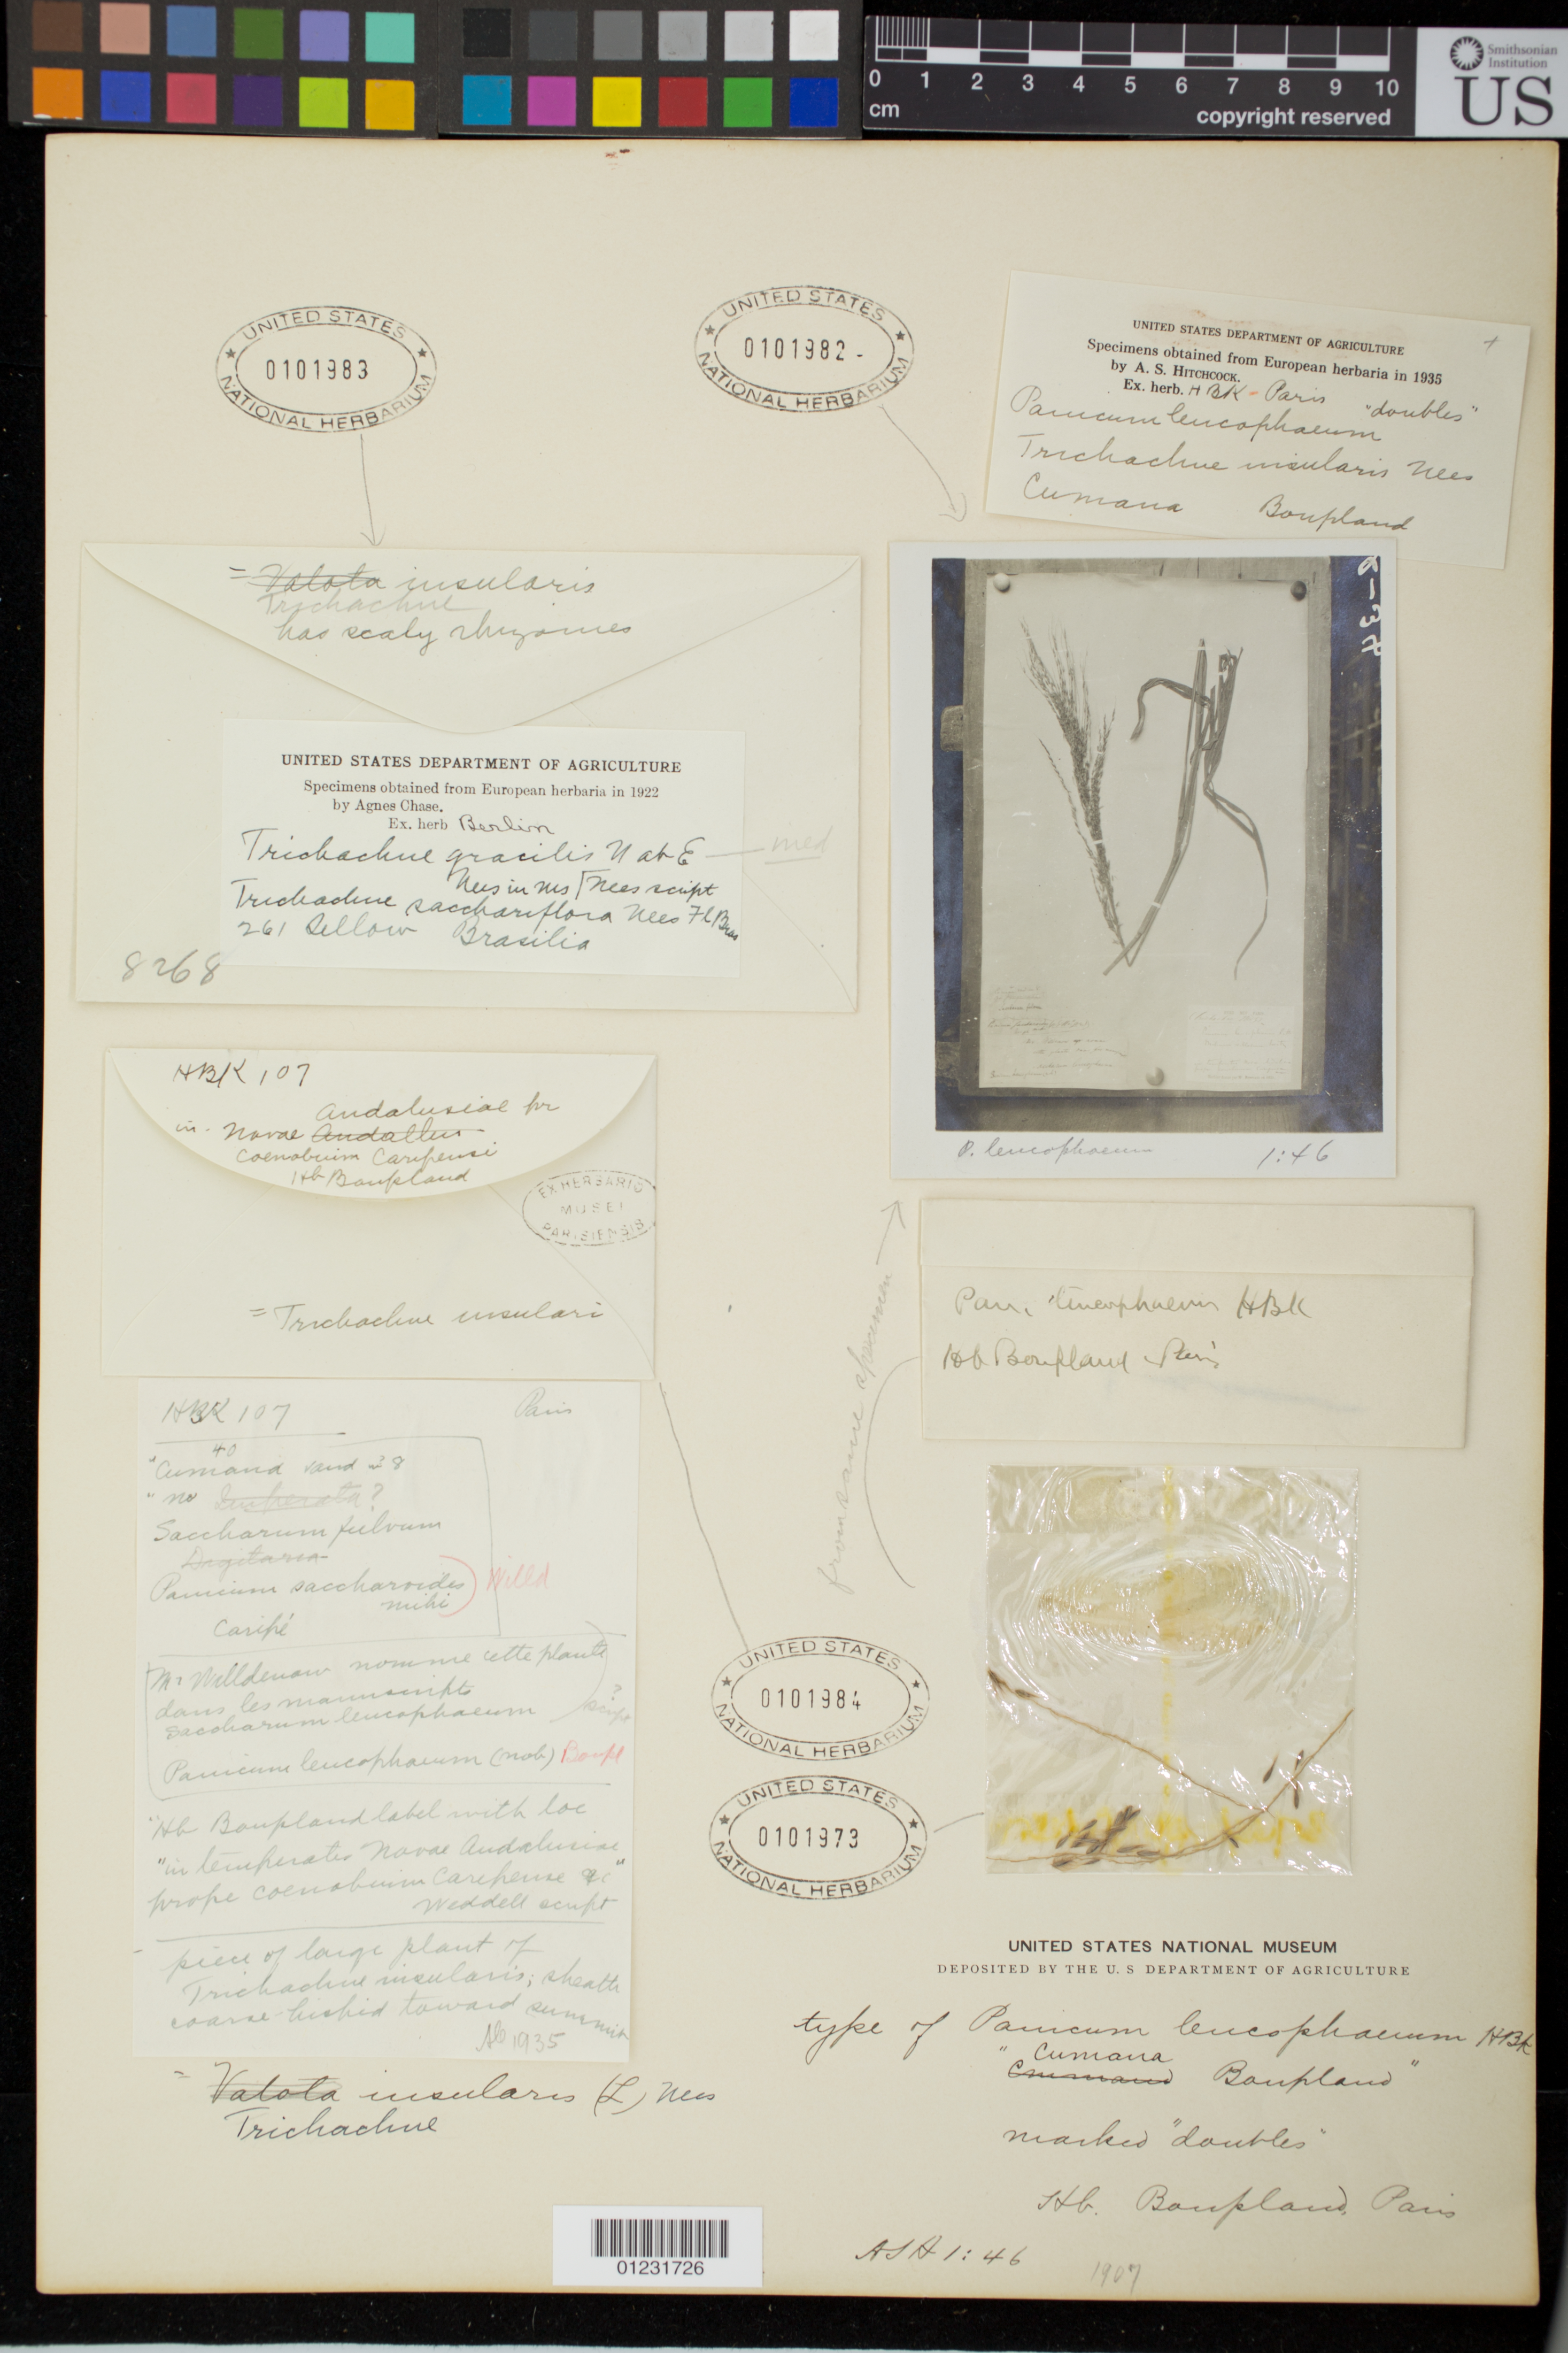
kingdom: Plantae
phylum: Tracheophyta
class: Liliopsida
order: Poales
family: Poaceae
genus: Panicum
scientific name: Panicum leucophaeum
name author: Kunth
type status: Isotype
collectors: A. J. A. Bonpland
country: Venezuela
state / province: Sucre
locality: Cumaná.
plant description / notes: Fragmentary material of type specimen ex herb. Bonpland.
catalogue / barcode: US 101973